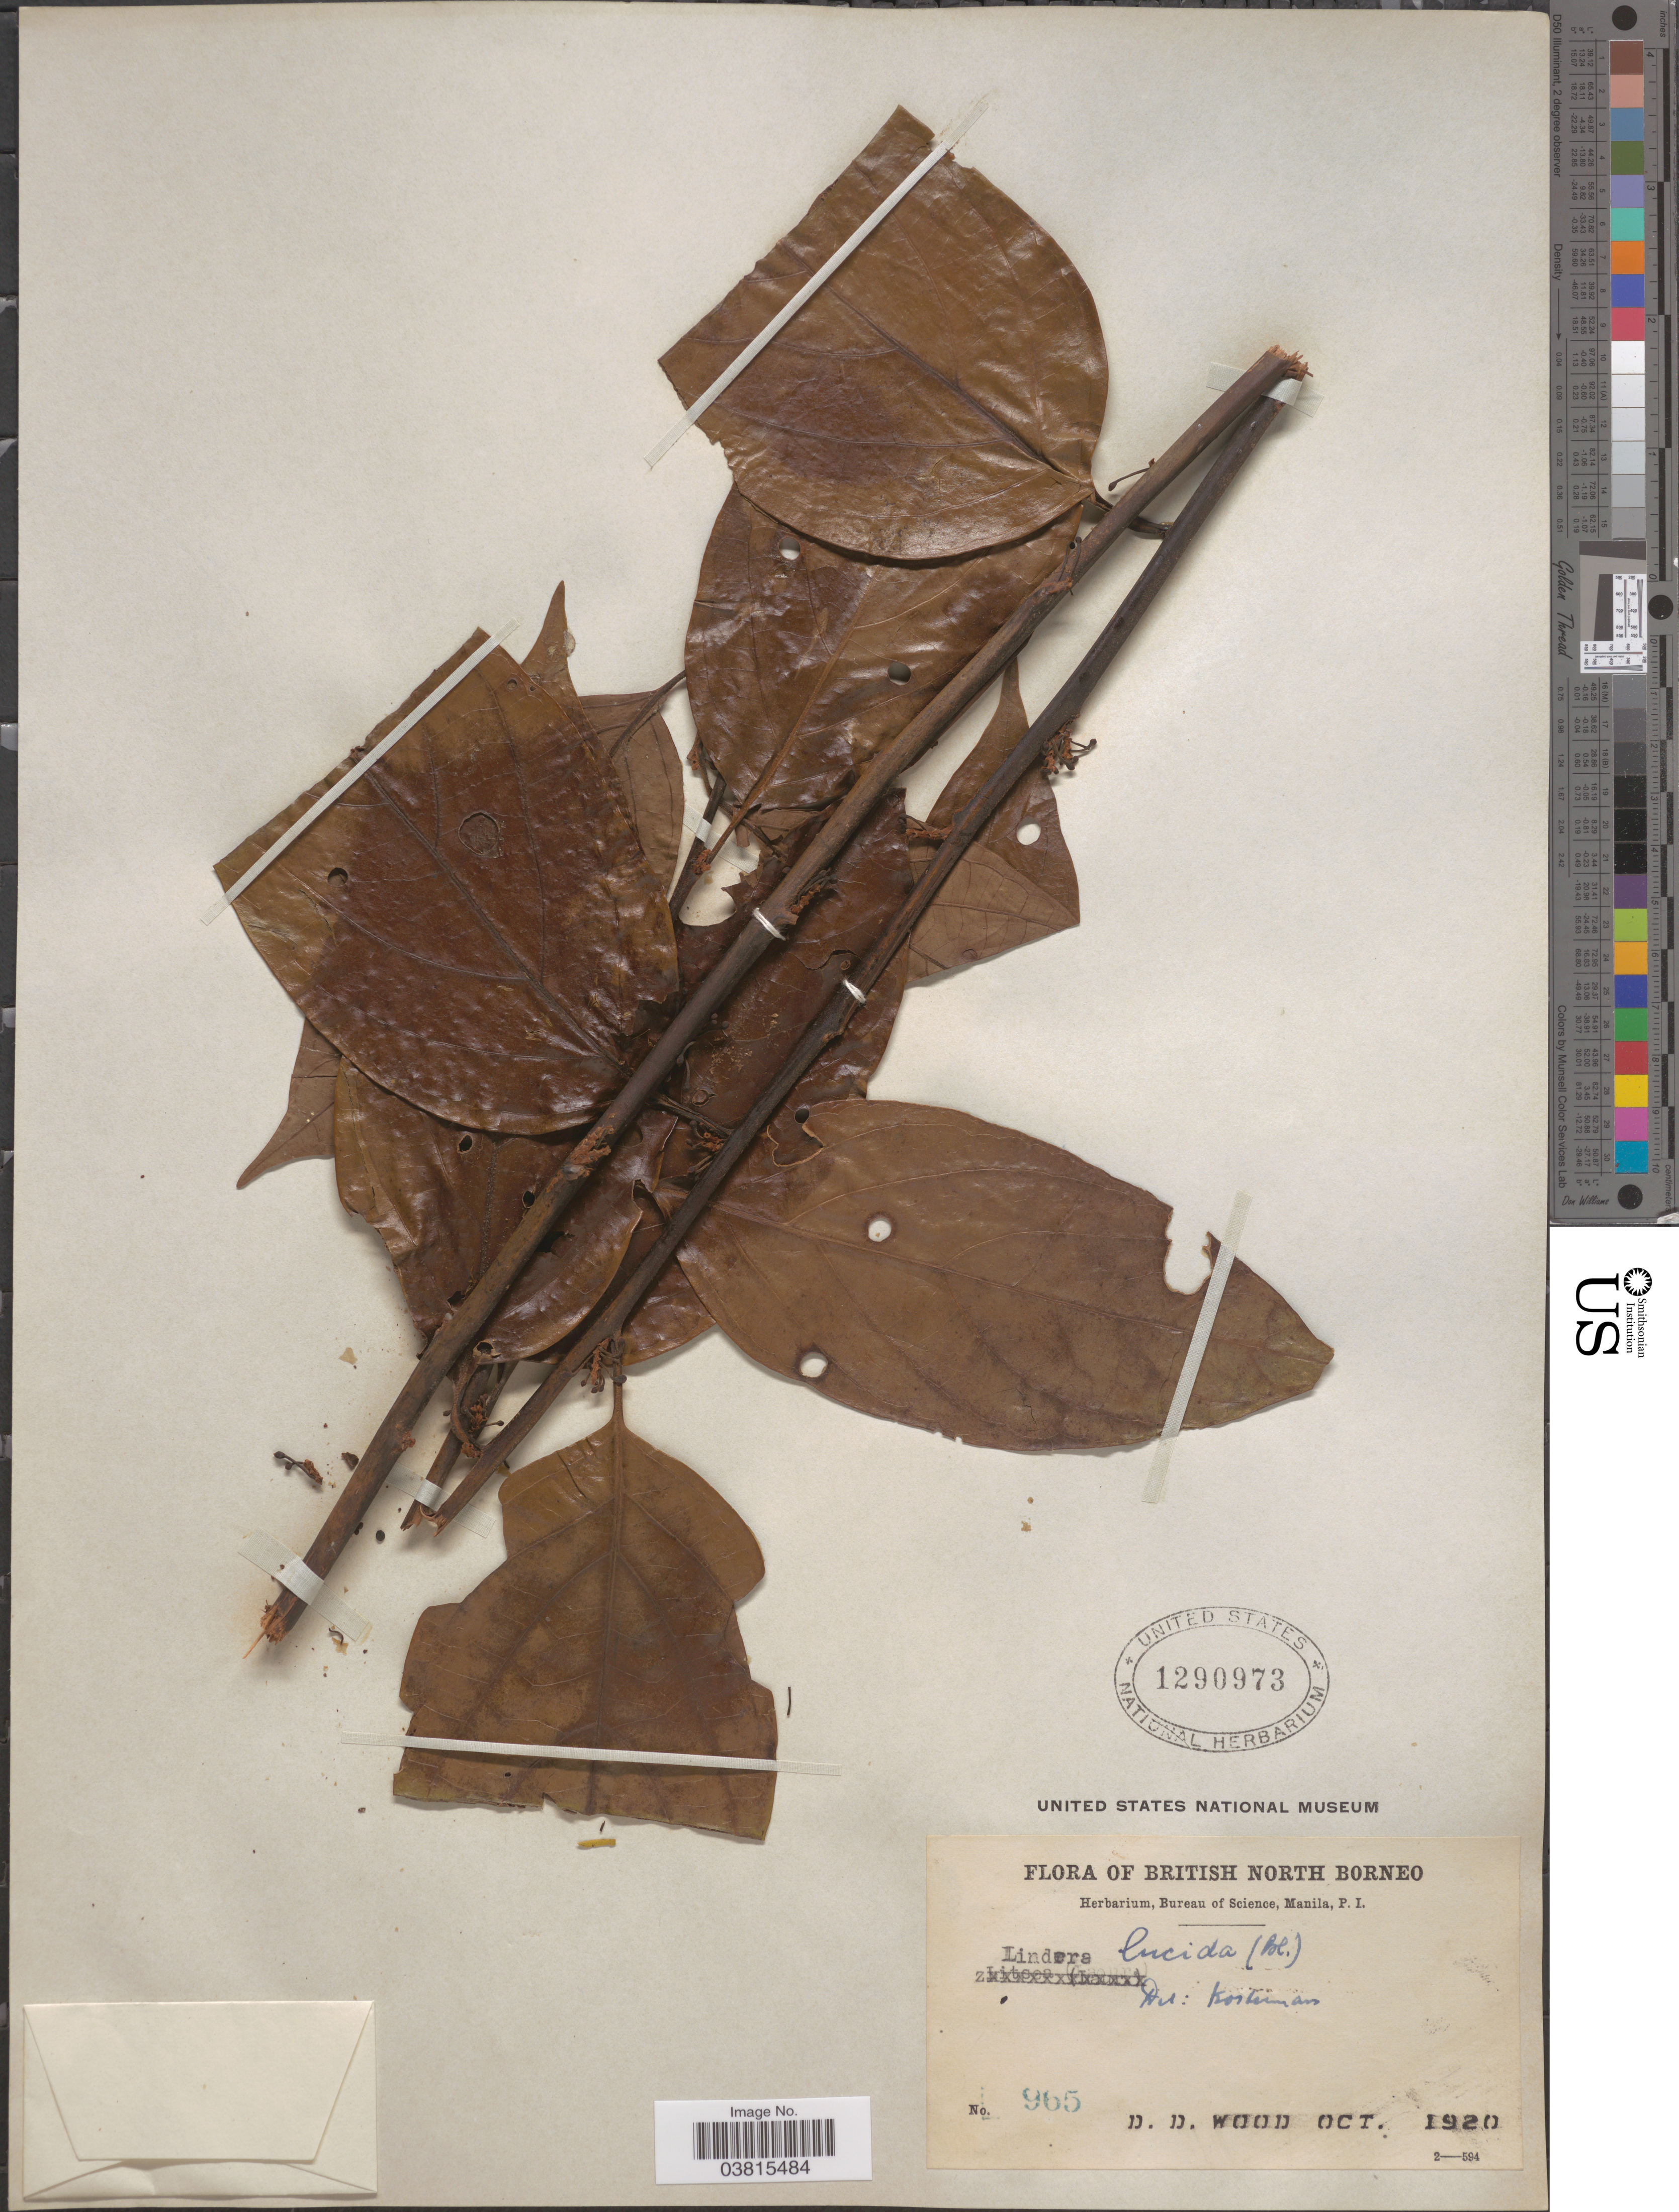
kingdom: Plantae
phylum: Tracheophyta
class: Magnoliopsida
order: Laurales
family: Lauraceae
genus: Lindera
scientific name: Lindera lucida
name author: (Blume) Boerl.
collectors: D. Wood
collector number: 965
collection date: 1920-10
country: Malaysia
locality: British North Borneo.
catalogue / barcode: US 1290973